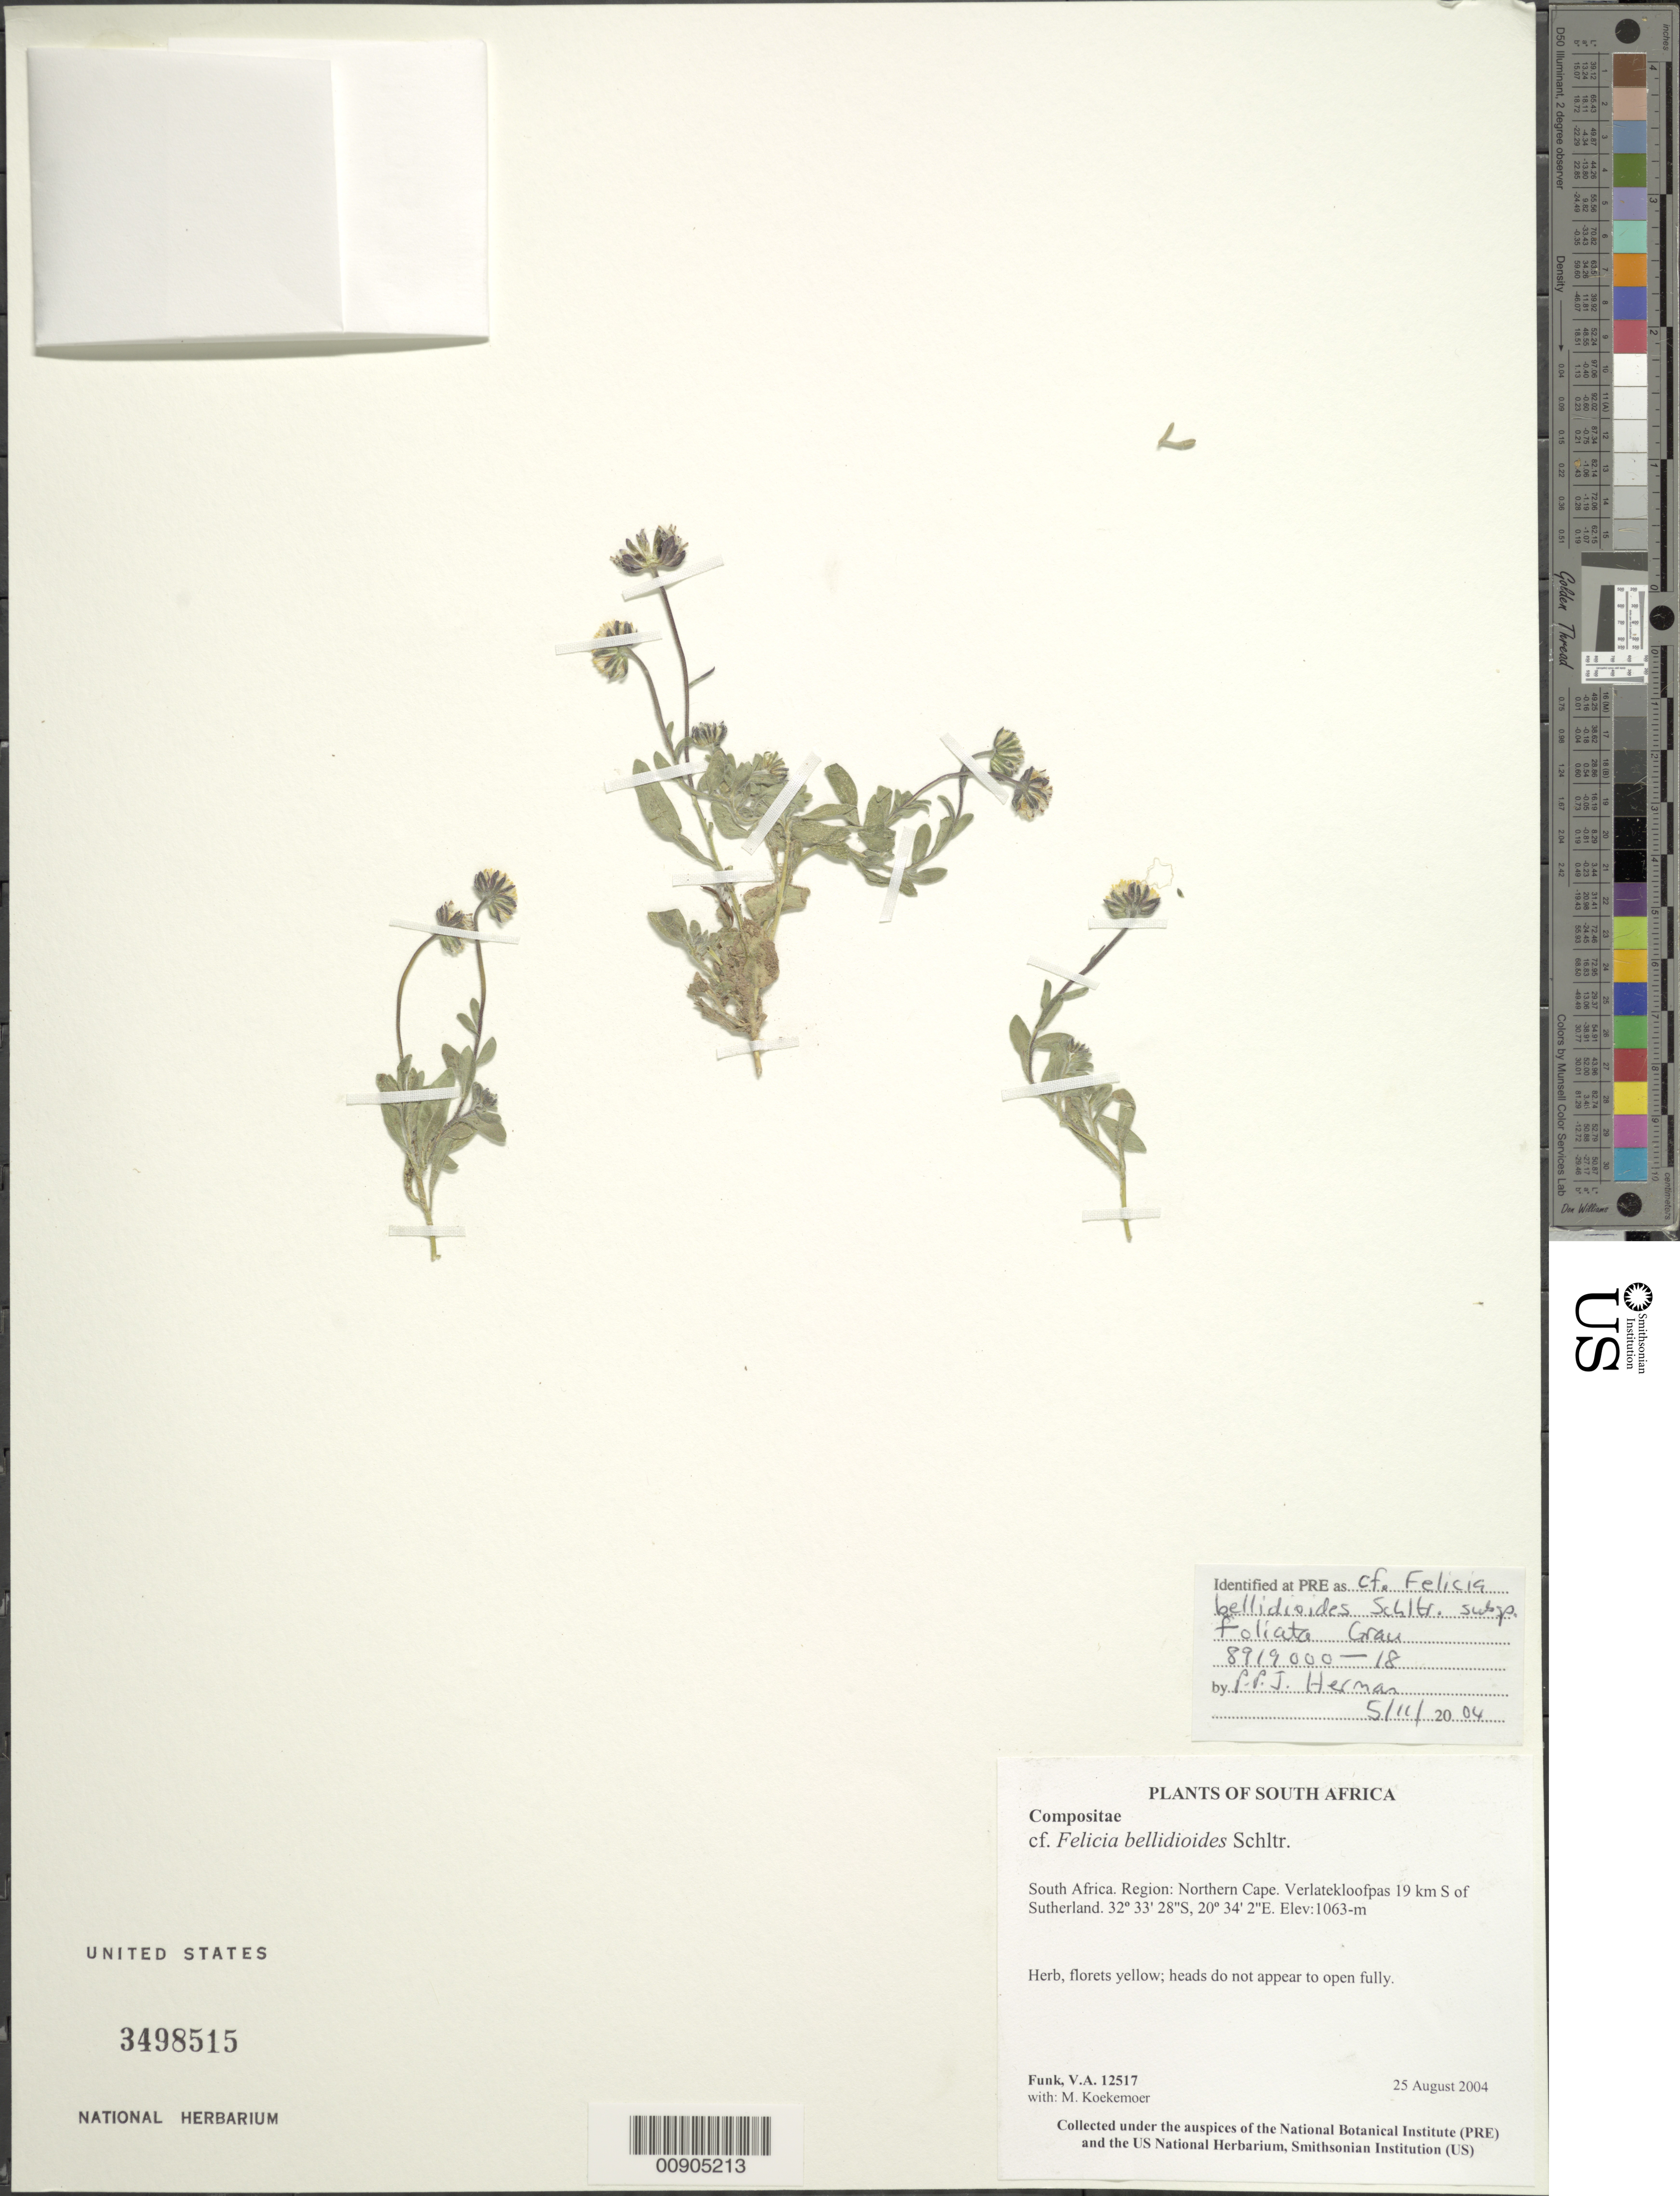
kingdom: Plantae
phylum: Tracheophyta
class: Magnoliopsida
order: Asterales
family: Asteraceae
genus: Felicia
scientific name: Felicia bellidioides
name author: Schltr.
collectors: V. Funk & M. Koekemoer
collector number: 12517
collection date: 2004-08-25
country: South Africa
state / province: Northern Cape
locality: Verlatekloofpas, 19 km S of Sutherland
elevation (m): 1063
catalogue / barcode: US 3498515